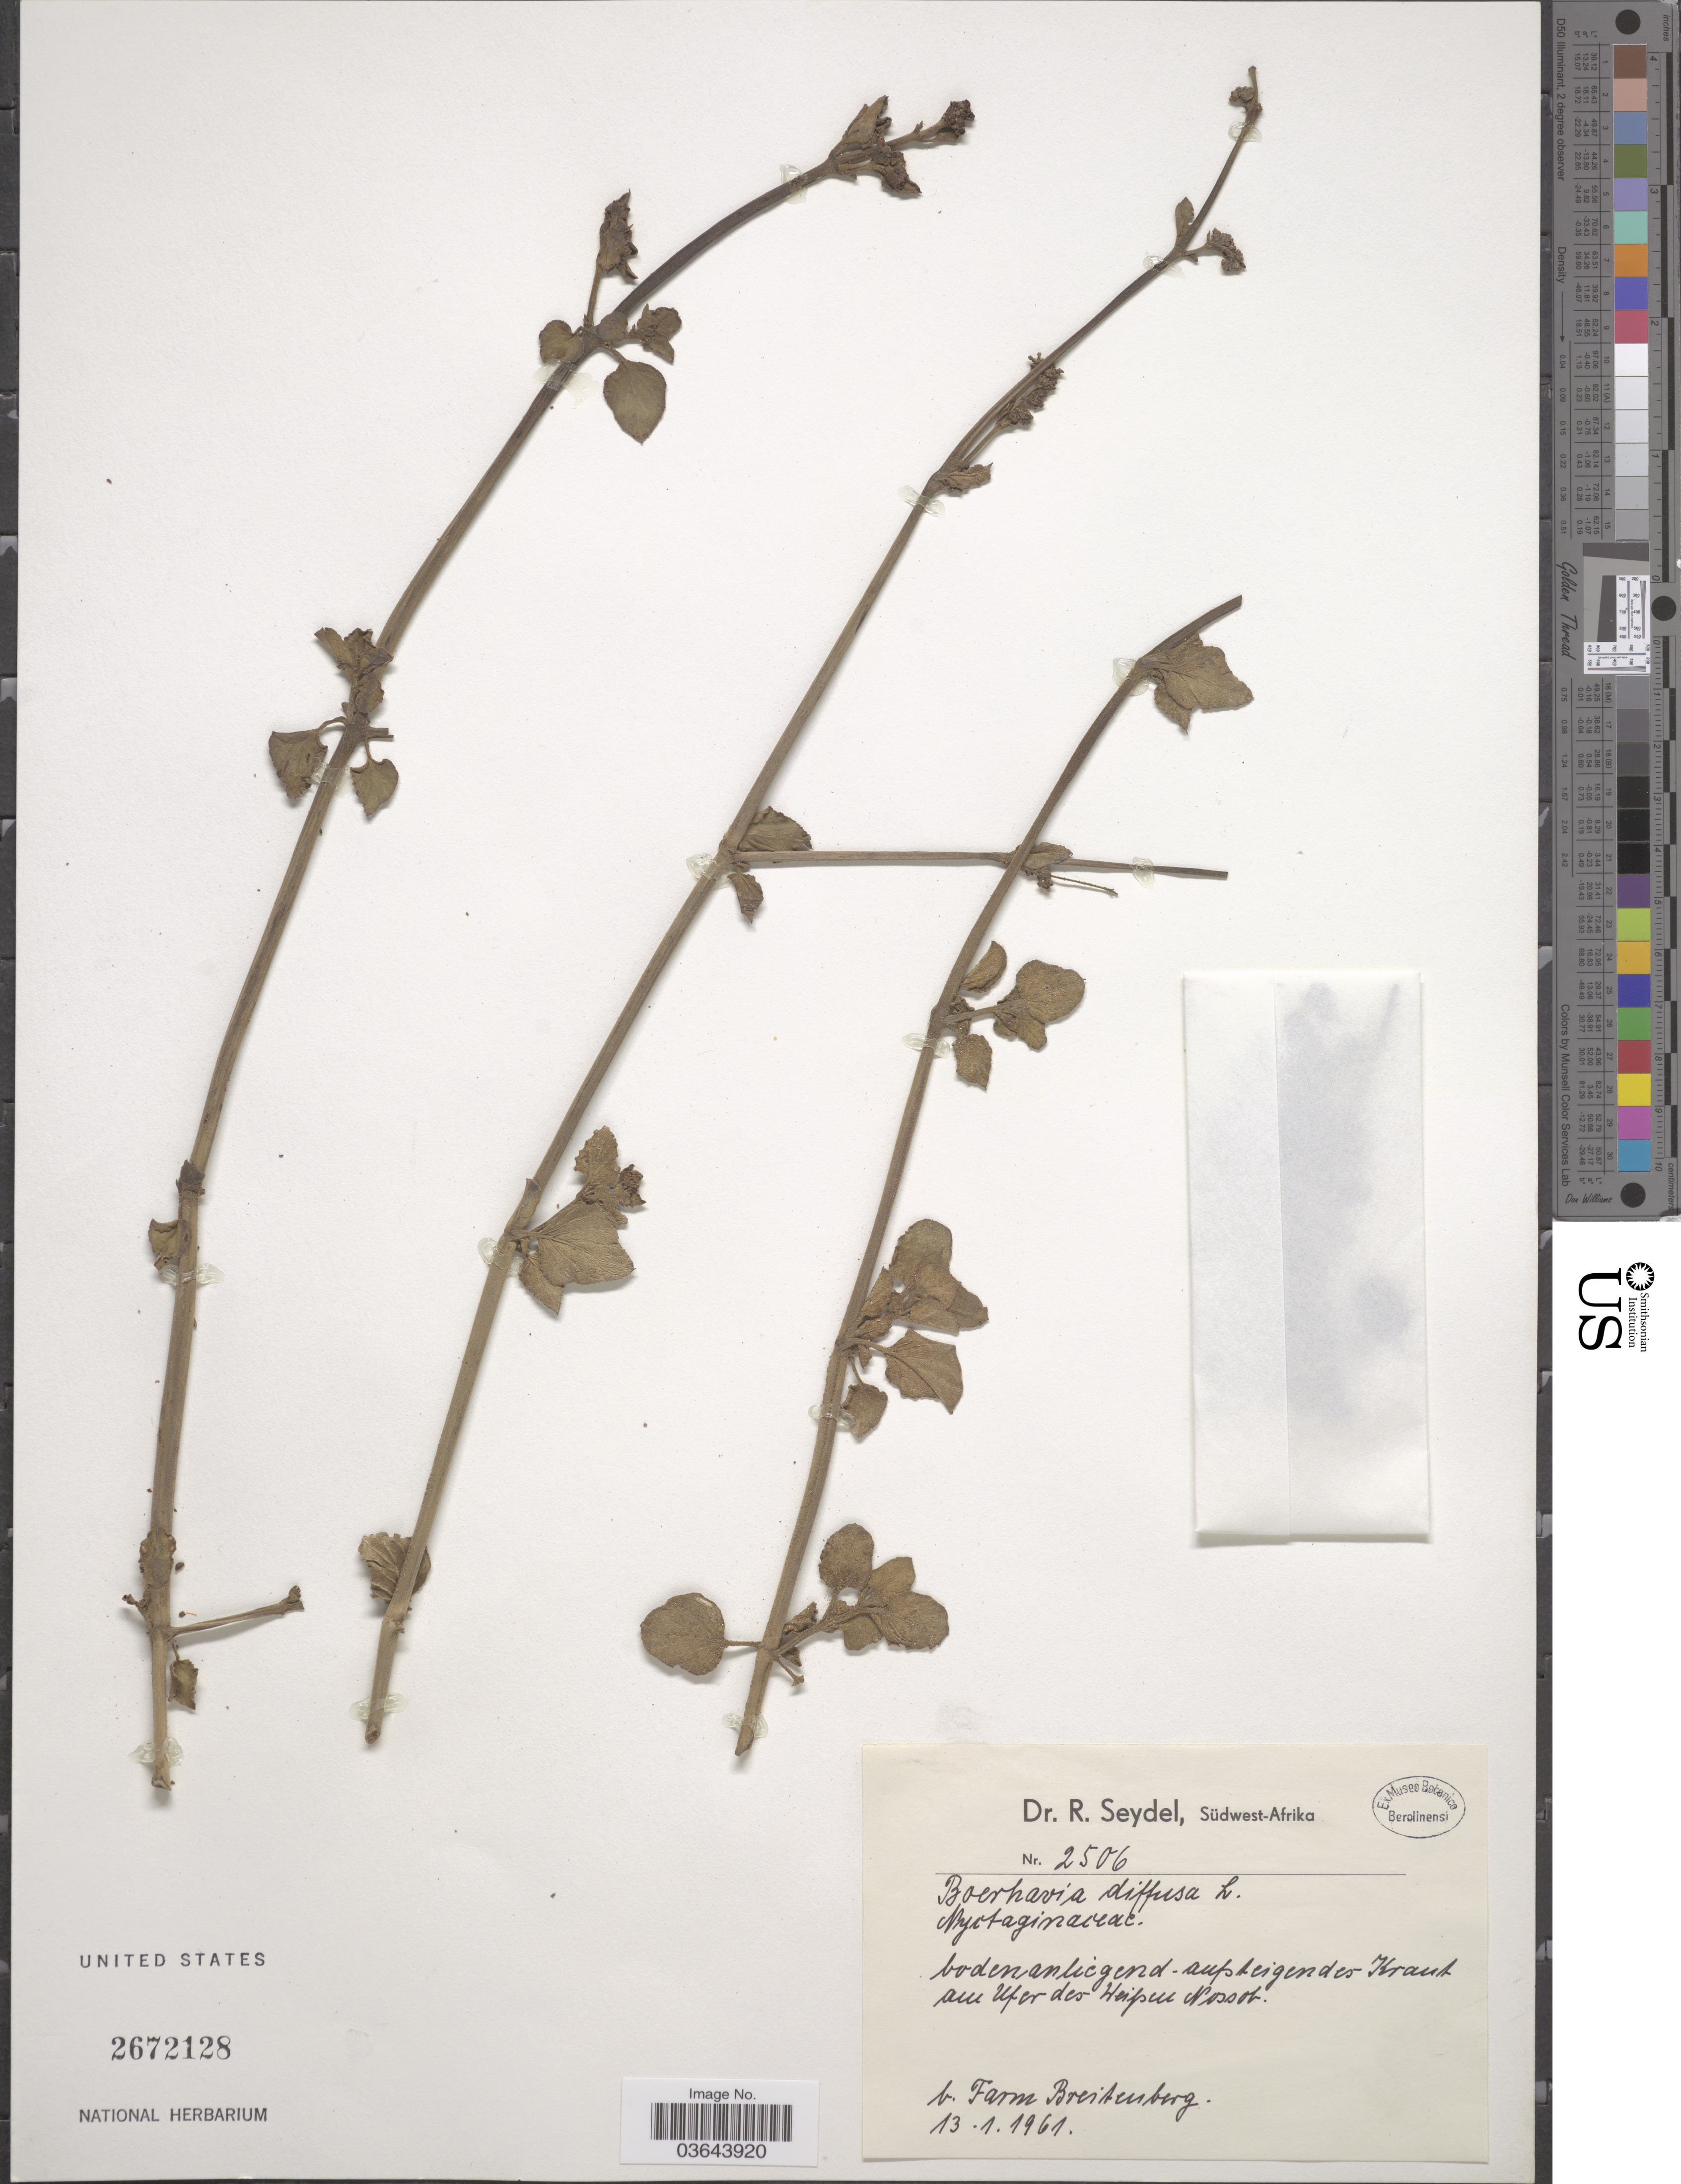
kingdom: Plantae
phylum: Tracheophyta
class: Magnoliopsida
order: Caryophyllales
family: Nyctaginaceae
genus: Boerhavia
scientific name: Boerhavia diffusa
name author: L.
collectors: R. Seydel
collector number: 2506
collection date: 1961-01-13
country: Namibia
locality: Südwest-Afrika. B. Farm Breitenberg.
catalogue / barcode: US 2672128